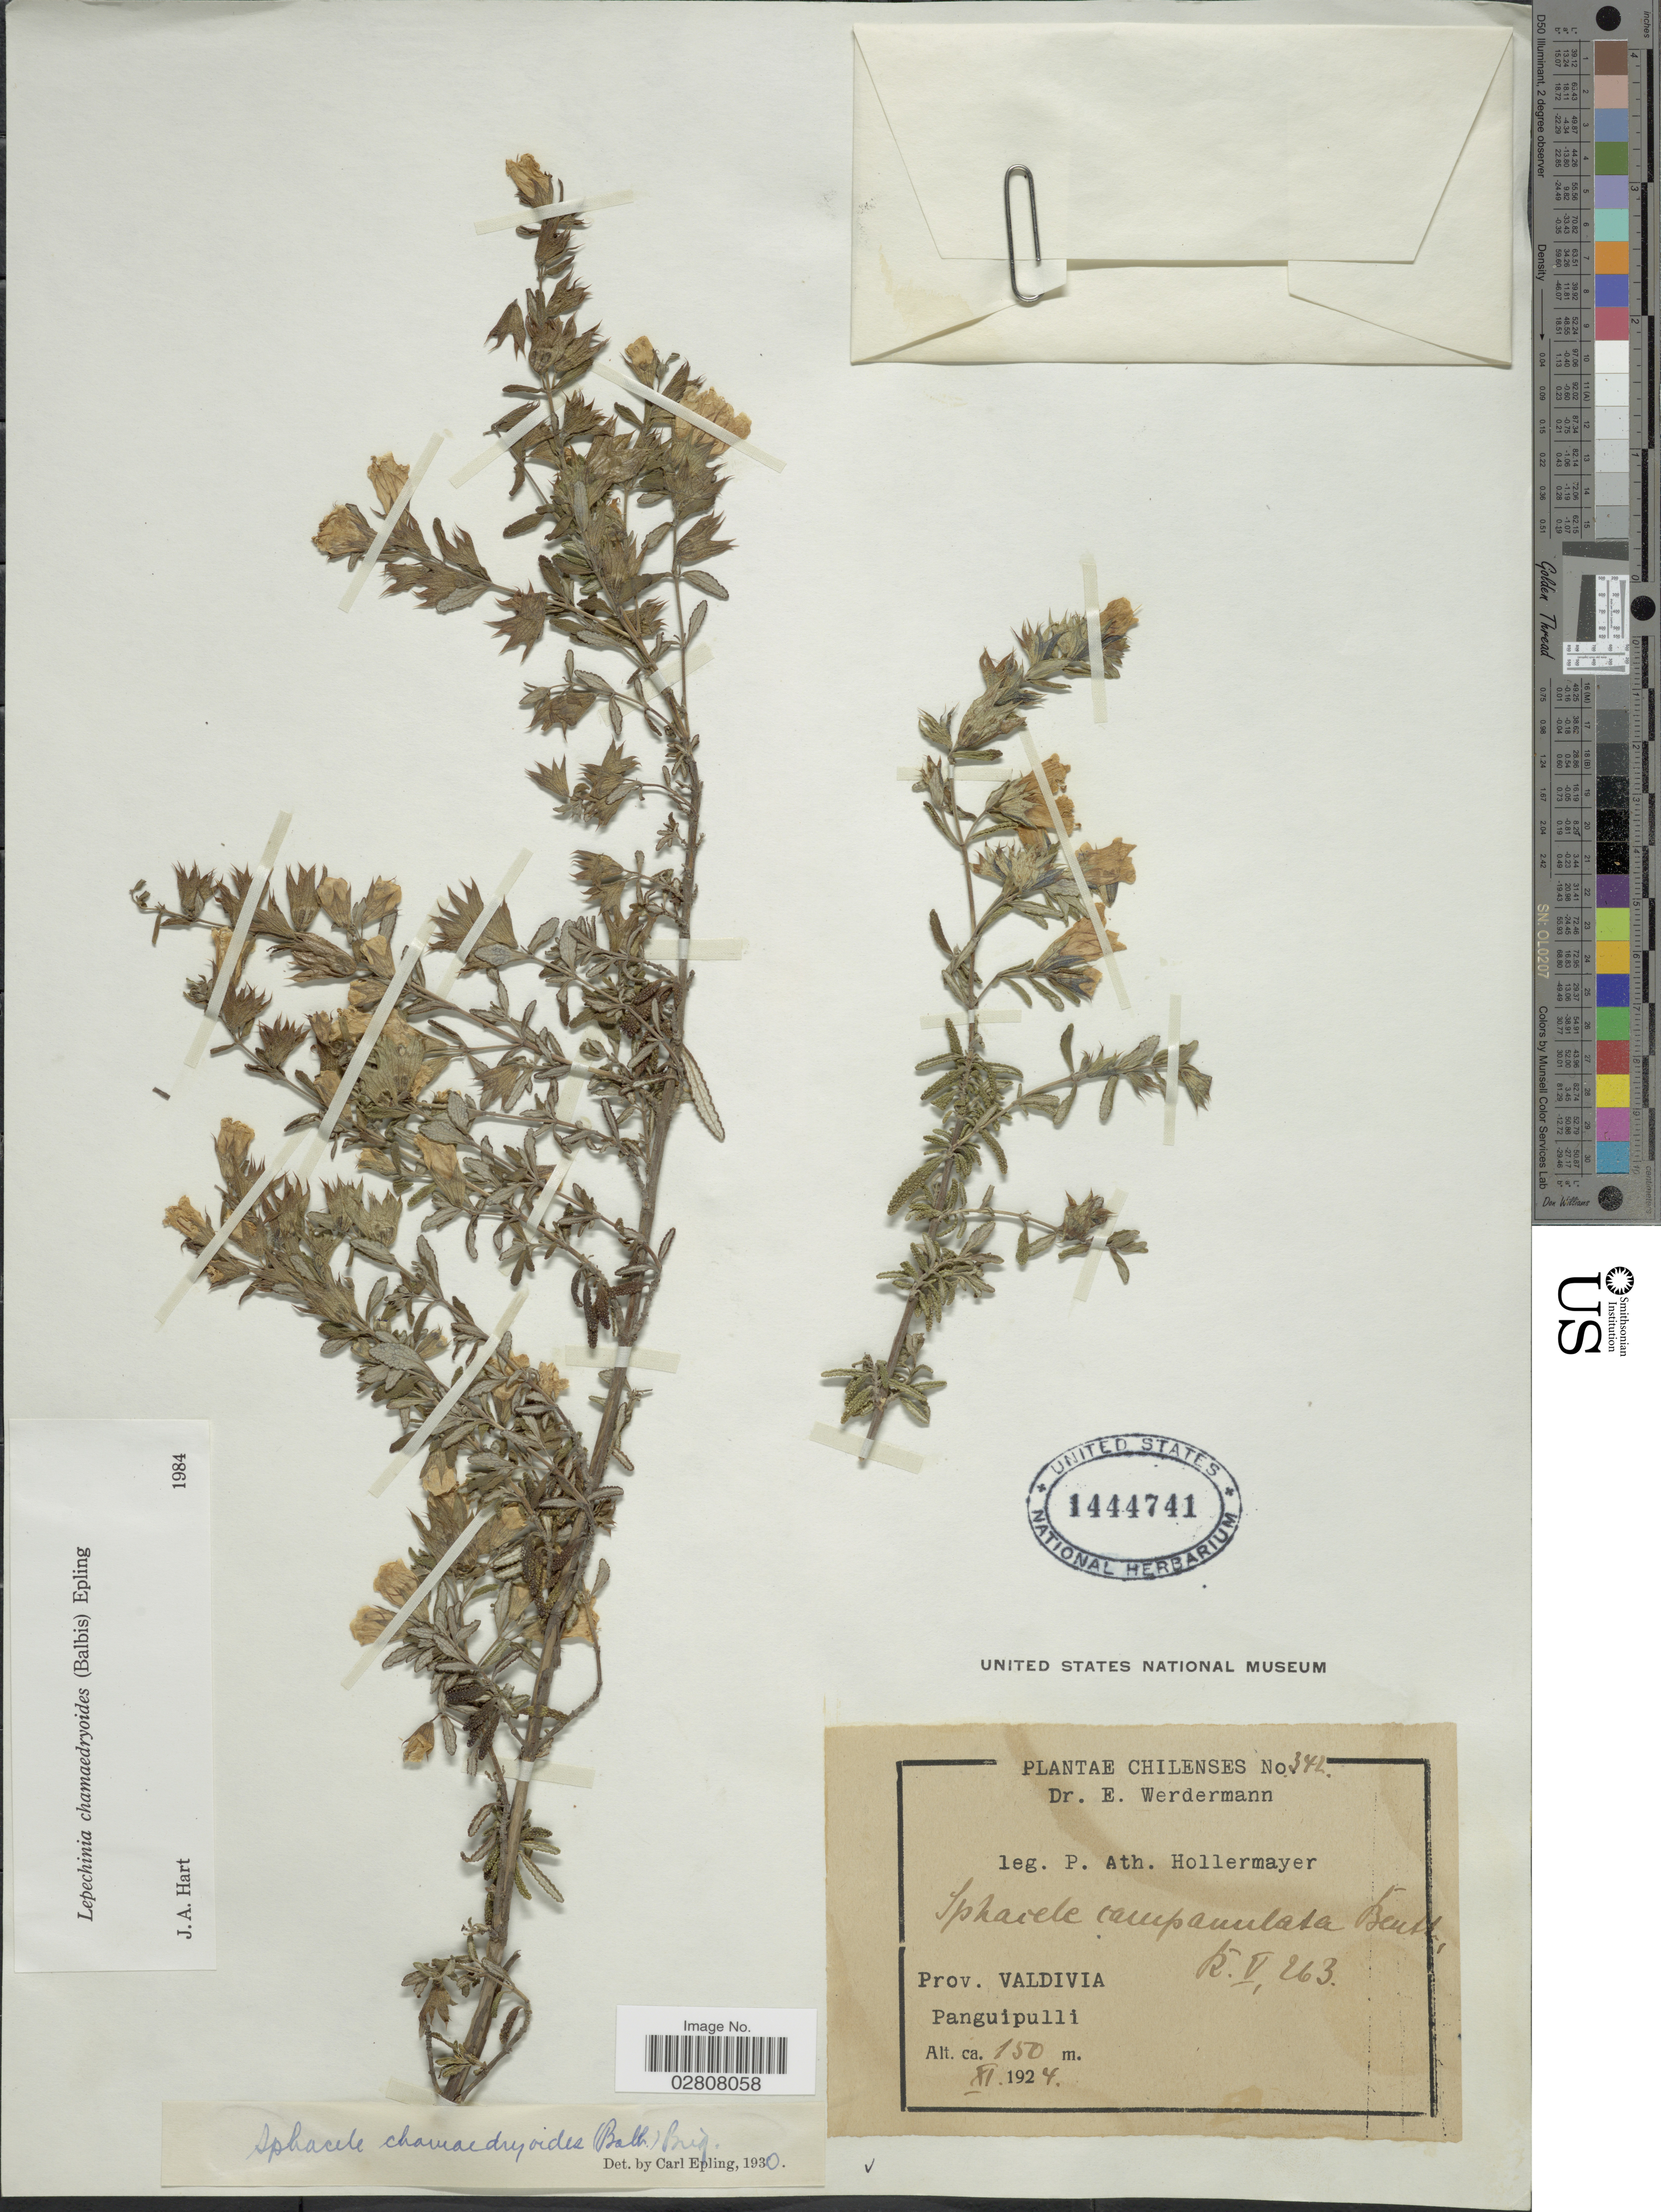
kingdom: Plantae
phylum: Tracheophyta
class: Magnoliopsida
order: Lamiales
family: Lamiaceae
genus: Lepechinia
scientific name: Lepechinia chamaedryoides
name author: (Balb.) Epling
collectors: P. Hollermayer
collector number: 342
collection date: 1924-11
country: Chile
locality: Prov. Valdivia. Panguipulli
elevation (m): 150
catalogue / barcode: US 1444741